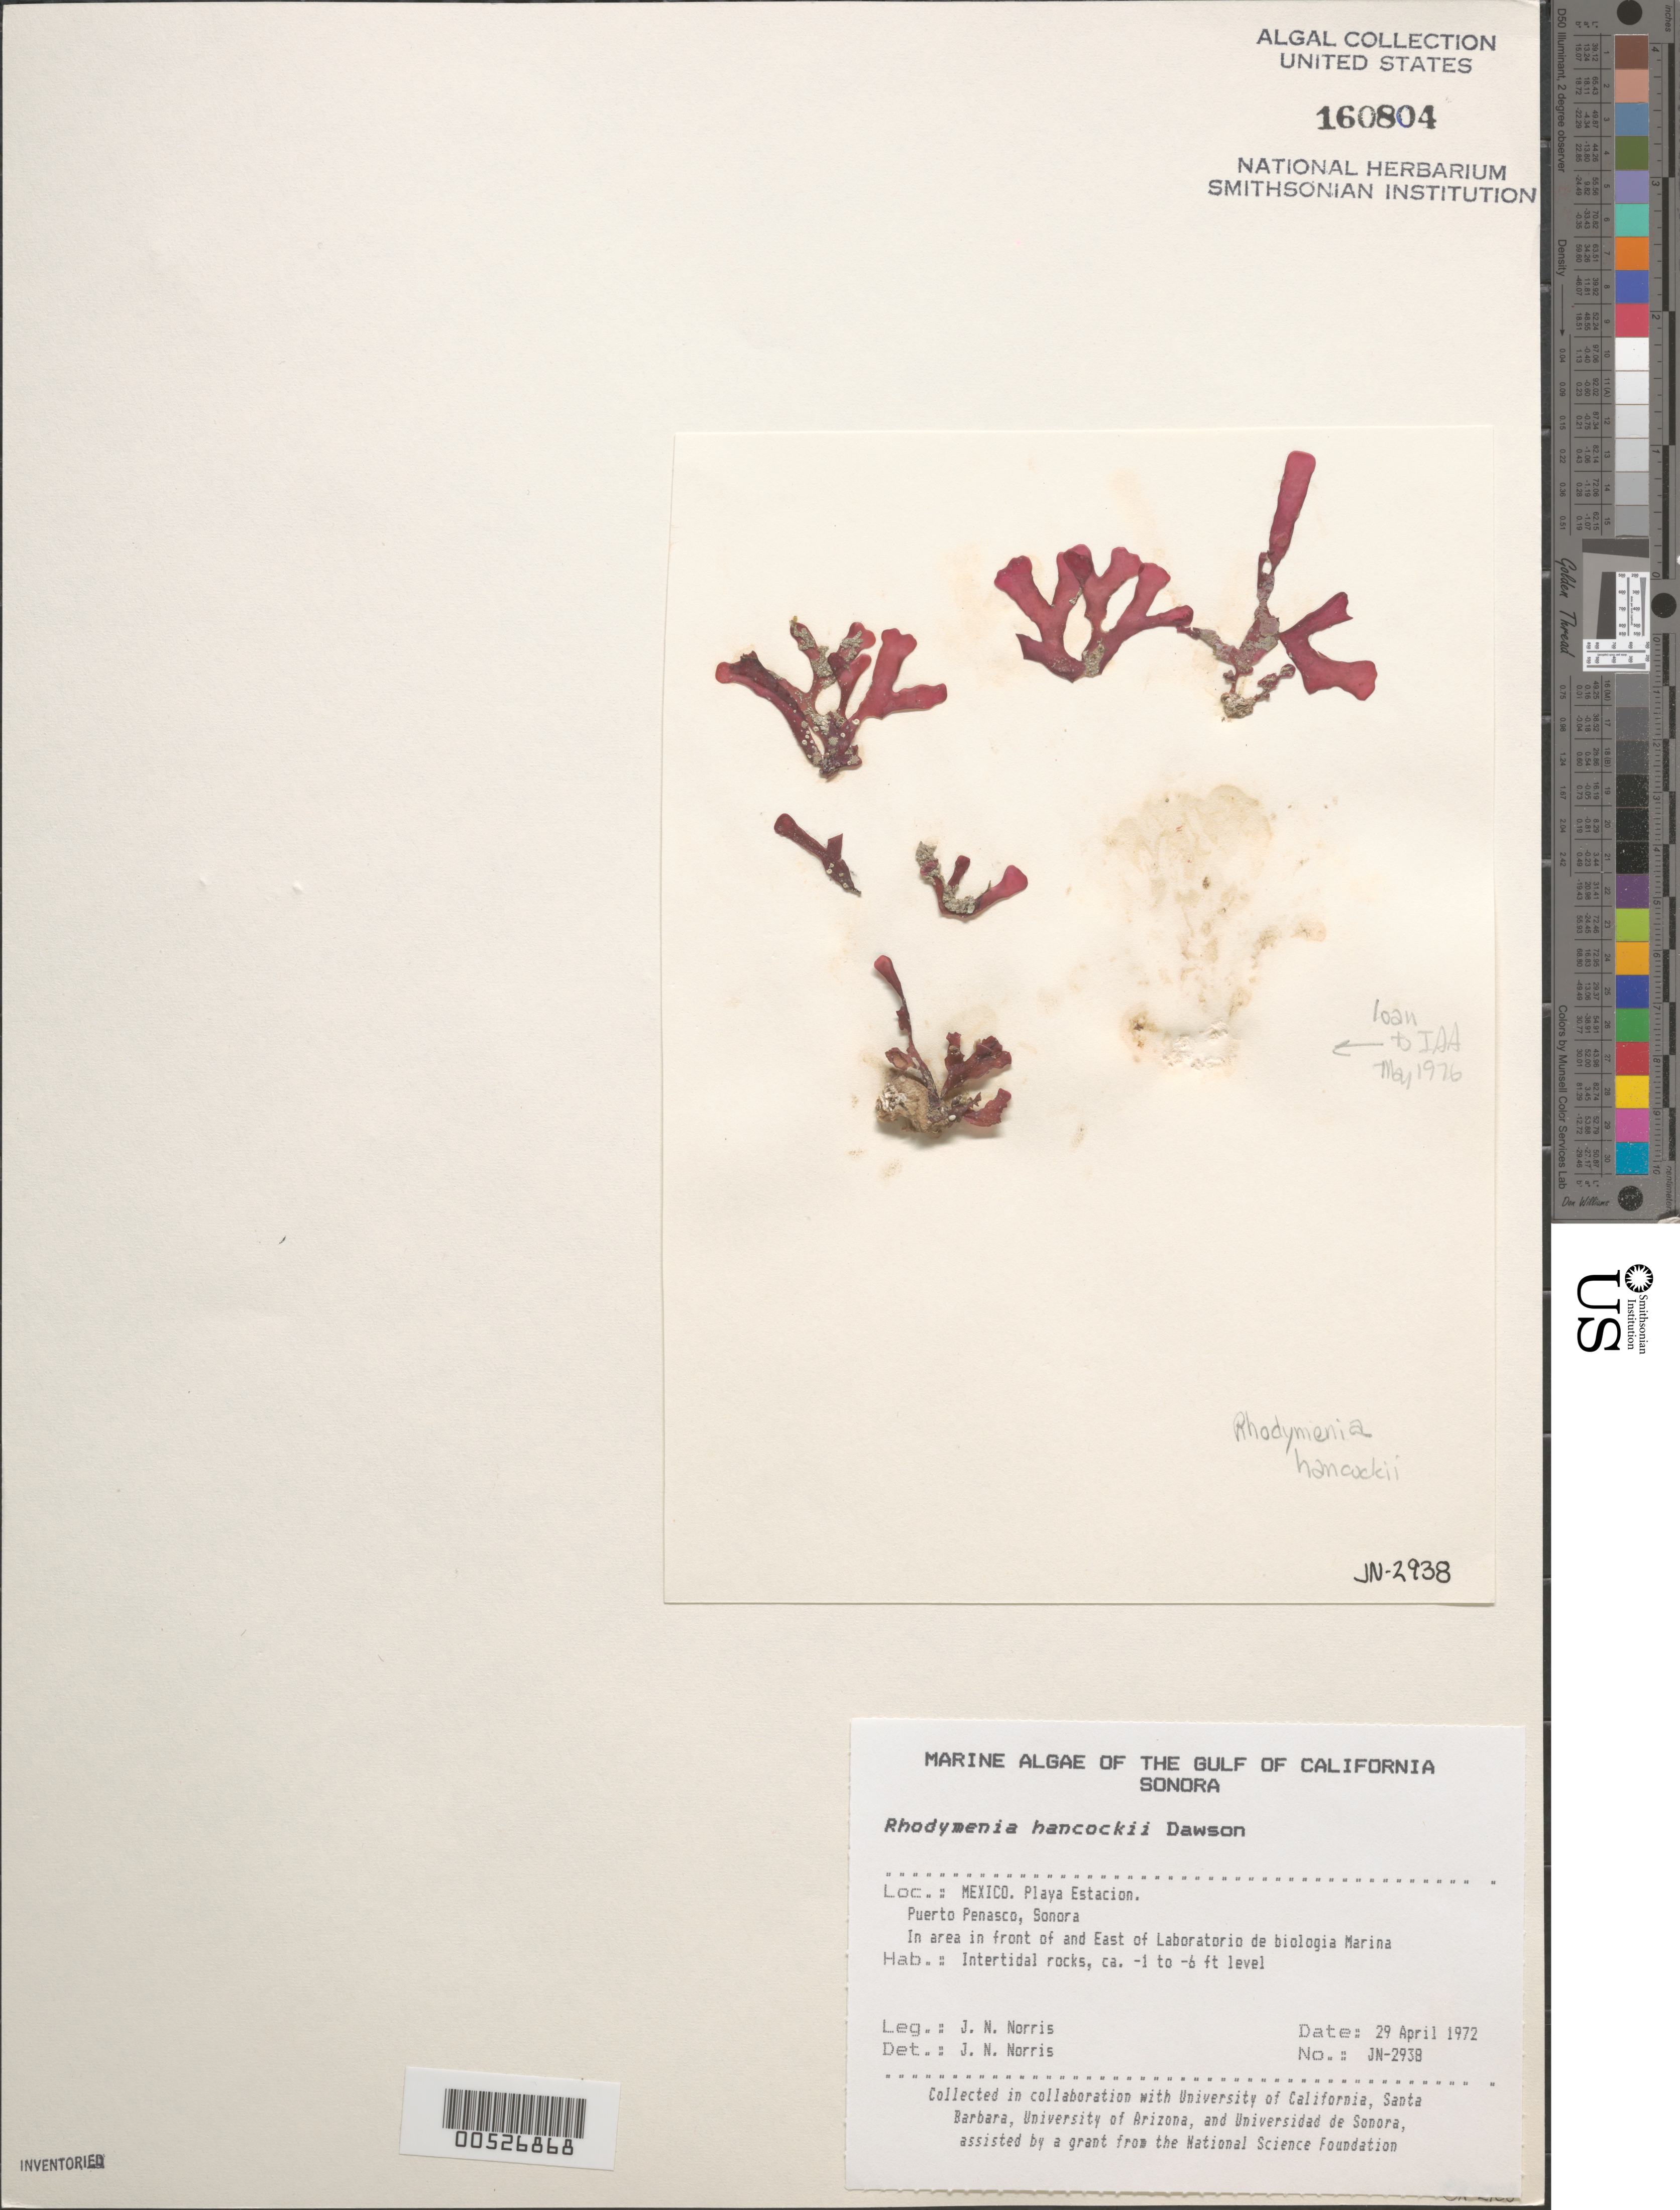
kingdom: Plantae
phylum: Rhodophyta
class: Florideophyceae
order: Rhodymeniales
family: Rhodymeniaceae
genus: Rhodymenia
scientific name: Rhodymenia hancockii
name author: E.Y. Dawson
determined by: Norris, James N.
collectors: J. N. Norris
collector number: JN-2938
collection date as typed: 29 Apr 1972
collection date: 1972-04-29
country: Mexico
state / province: Sonora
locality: Playa Estacion, Puerto Penasco, marine station shore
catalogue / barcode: US 160804